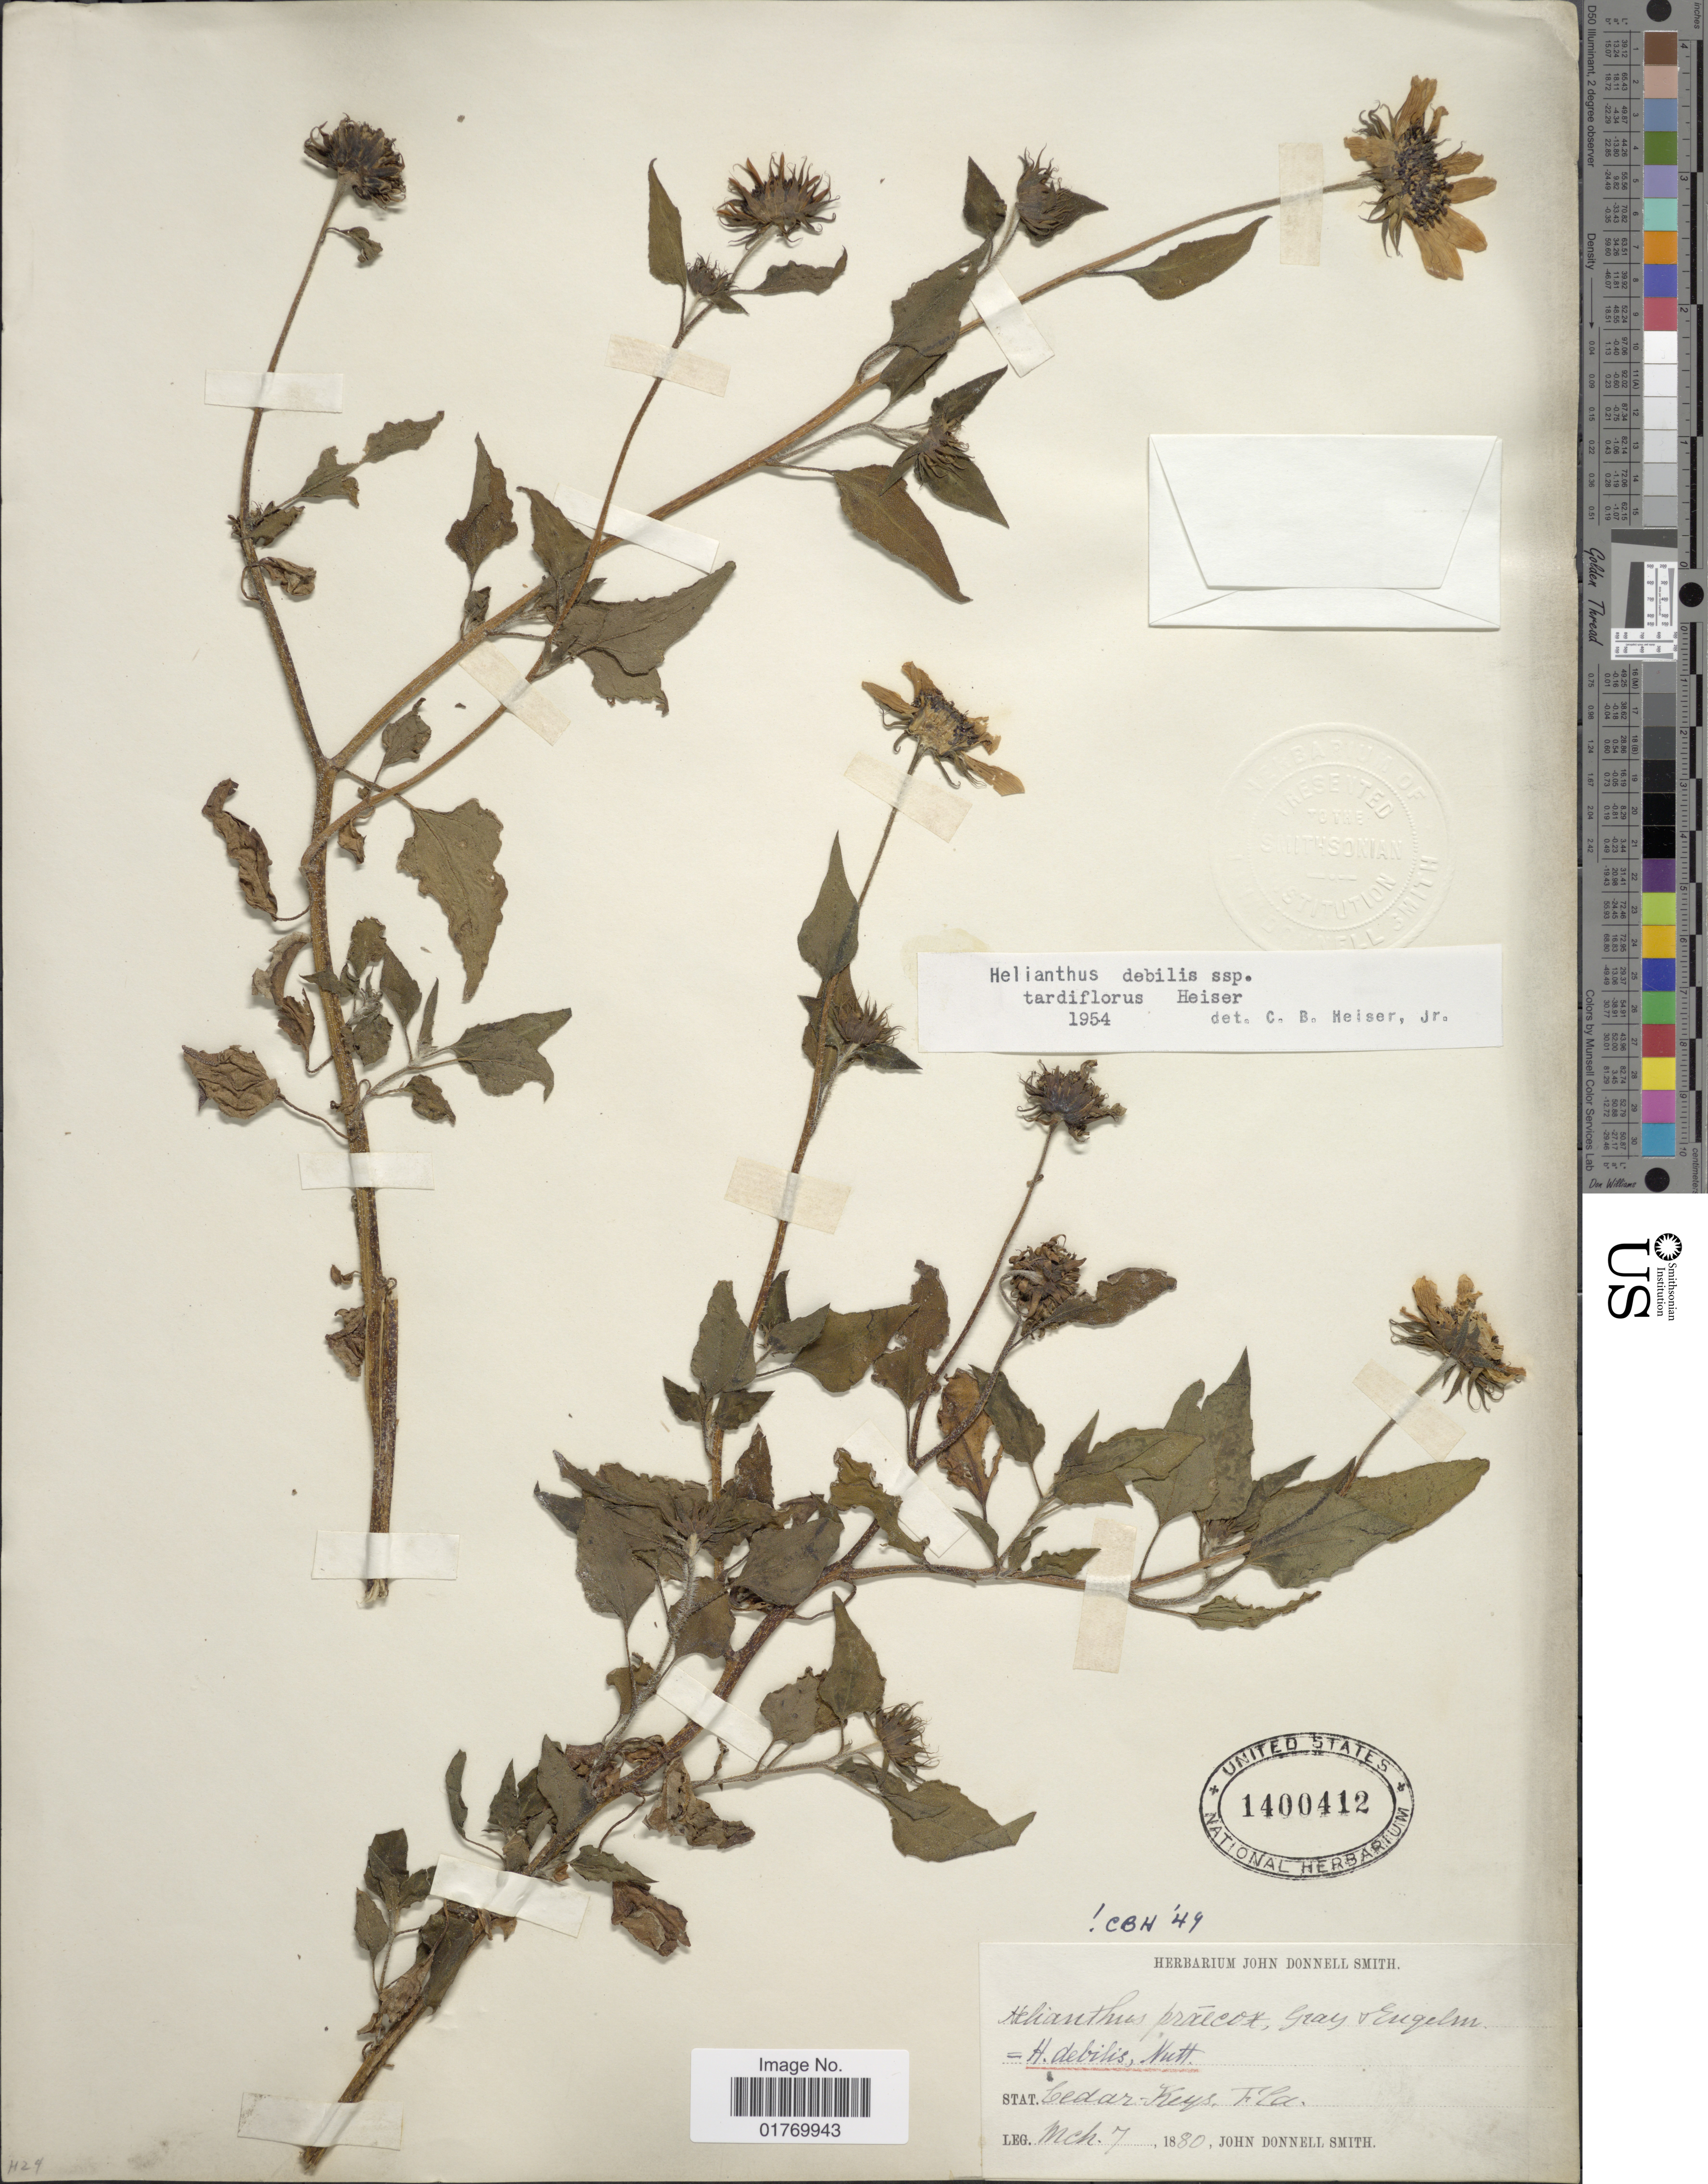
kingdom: Plantae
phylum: Tracheophyta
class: Magnoliopsida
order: Asterales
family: Asteraceae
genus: Helianthus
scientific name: Helianthus debilis subsp. tardiflorus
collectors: J. Donnell Smith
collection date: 1880-03-07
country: United States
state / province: Florida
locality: Cedar Keys, Fla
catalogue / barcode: US 1400412